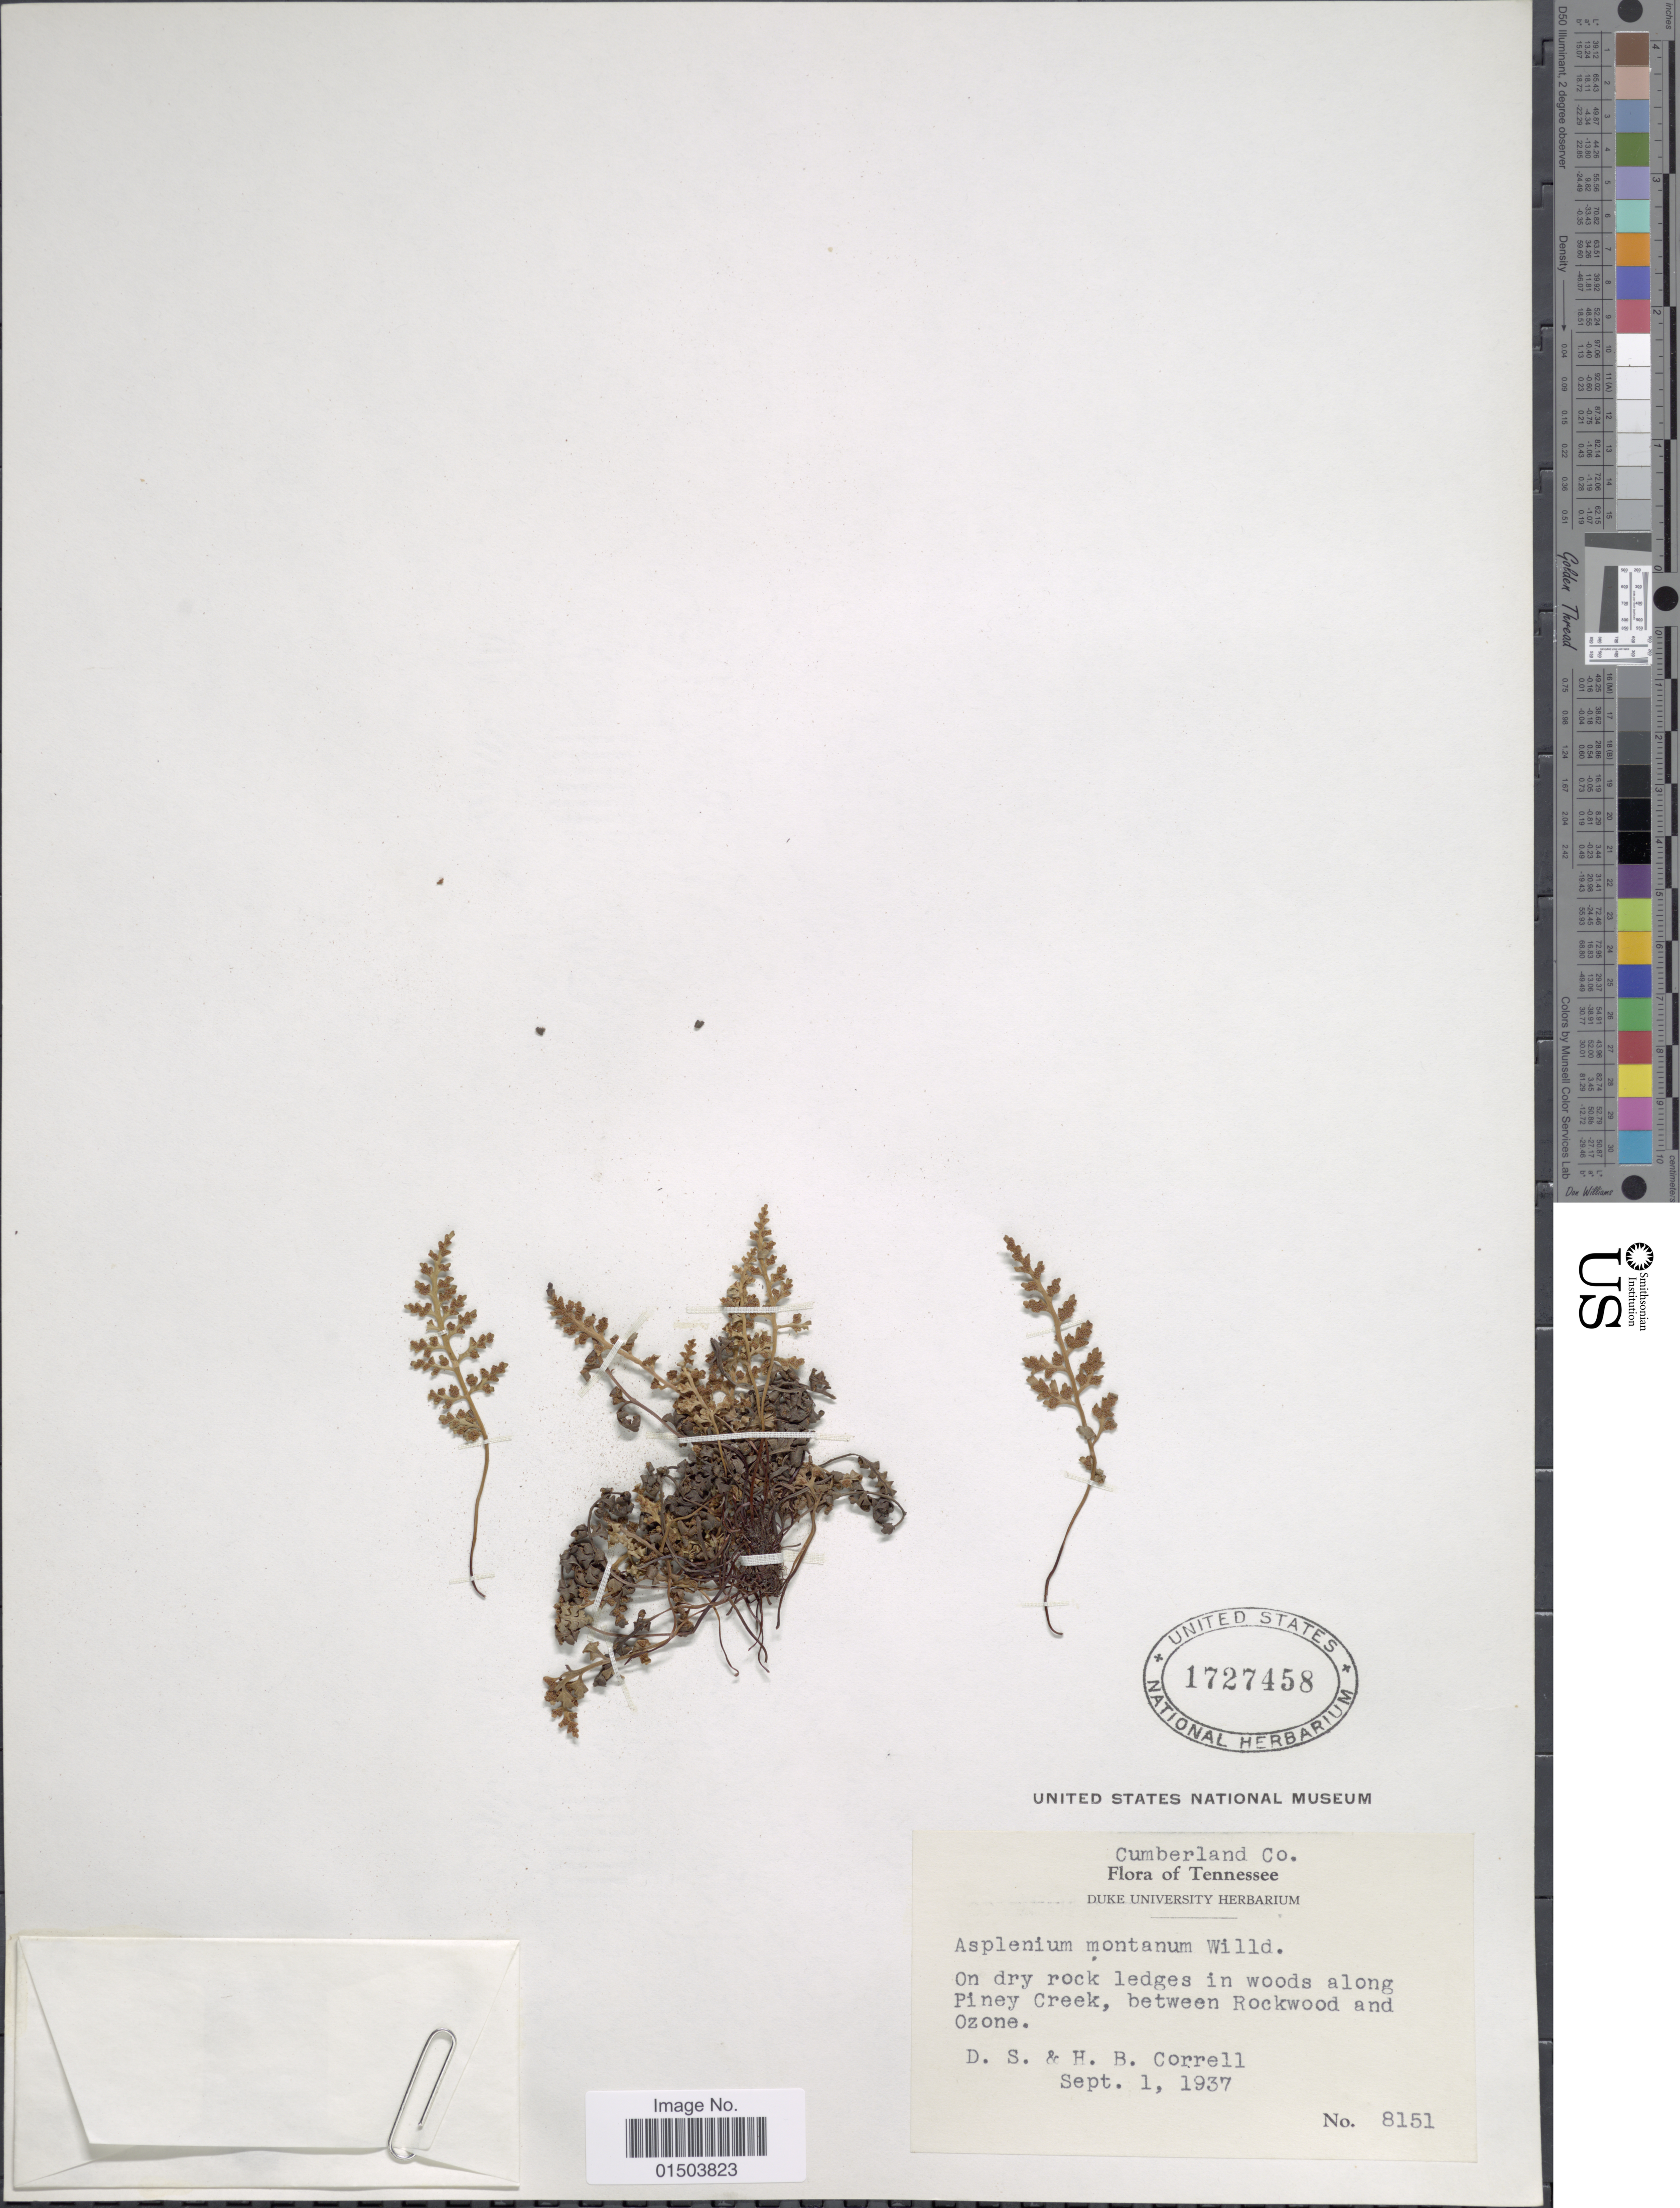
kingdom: Plantae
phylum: Tracheophyta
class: Polypodiopsida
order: Polypodiales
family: Aspleniaceae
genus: Asplenium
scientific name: Asplenium montanum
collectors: D. S. Correll & H. Correll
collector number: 8151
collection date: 1937-09-01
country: United States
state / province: Tennessee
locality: Cumberland Co. On dry rock ledges in woods along Piney Creek, between Rockwood and Ozone.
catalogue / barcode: US 1727458